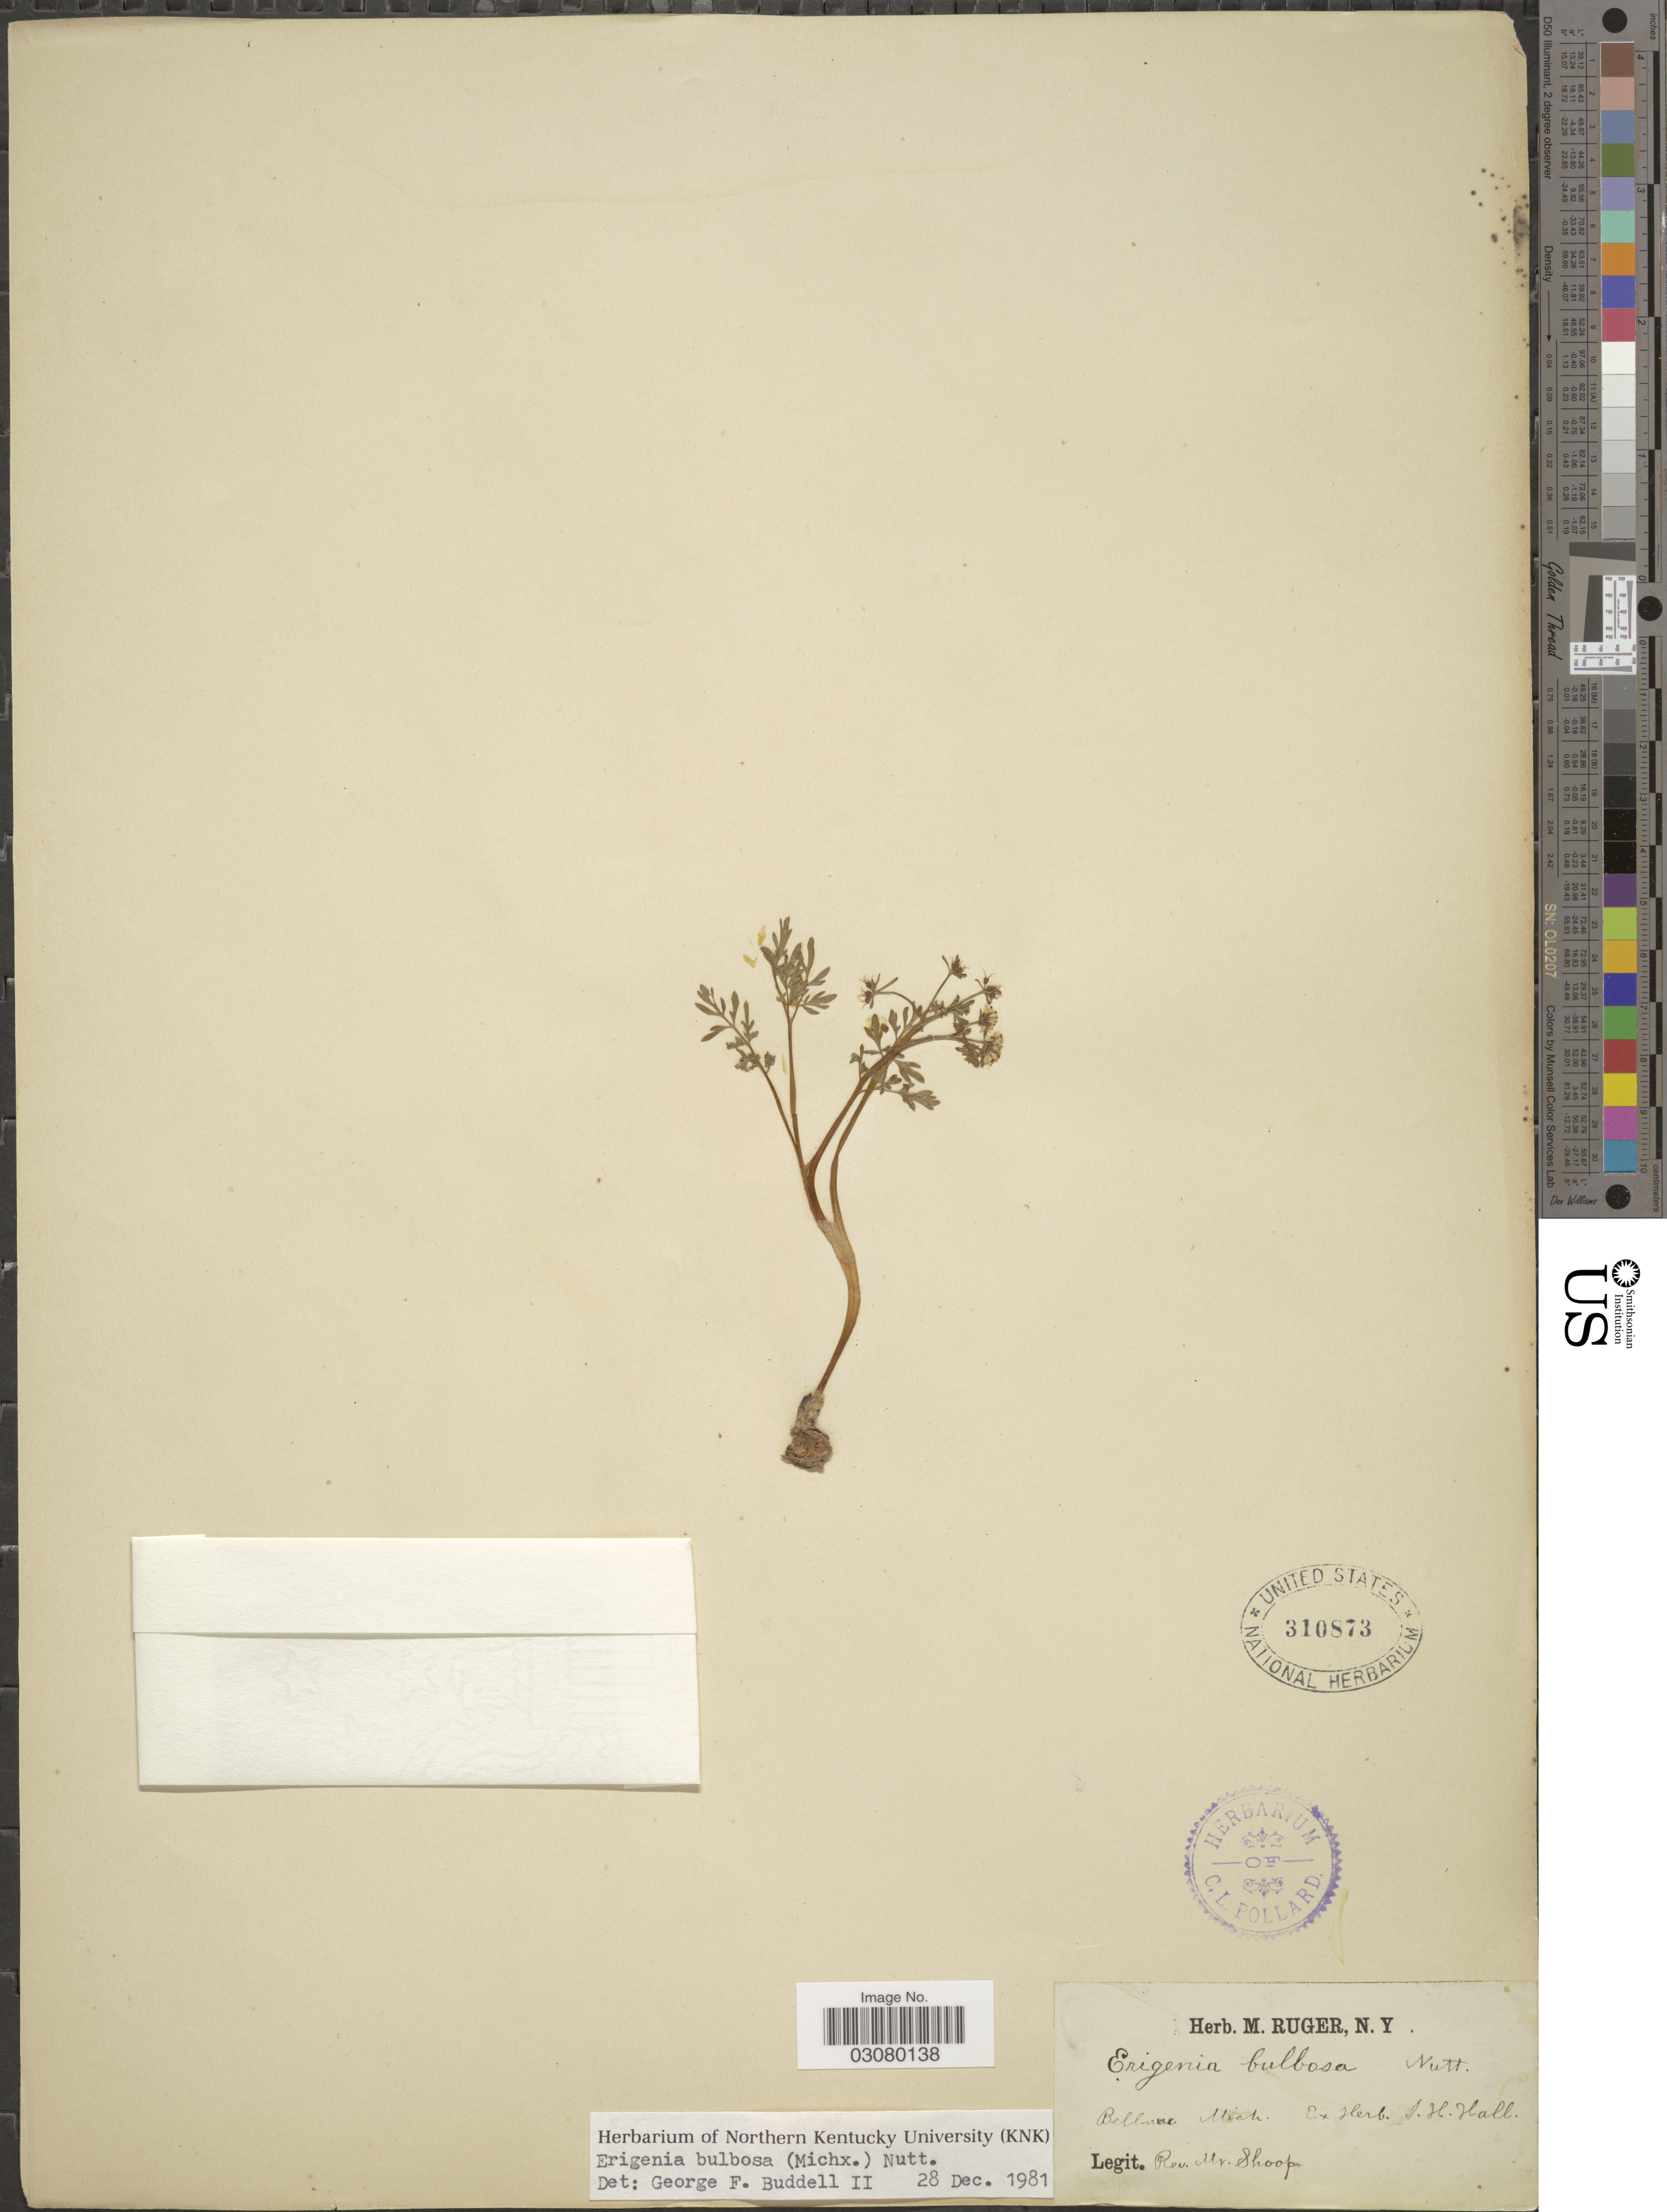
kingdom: Plantae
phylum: Tracheophyta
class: Magnoliopsida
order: Apiales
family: Apiaceae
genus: Erigenia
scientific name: Erigenia bulbosa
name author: (Michx.) Nutt.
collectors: M. Shoop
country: United States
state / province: Michigan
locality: Bellevue.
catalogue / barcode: US 310873